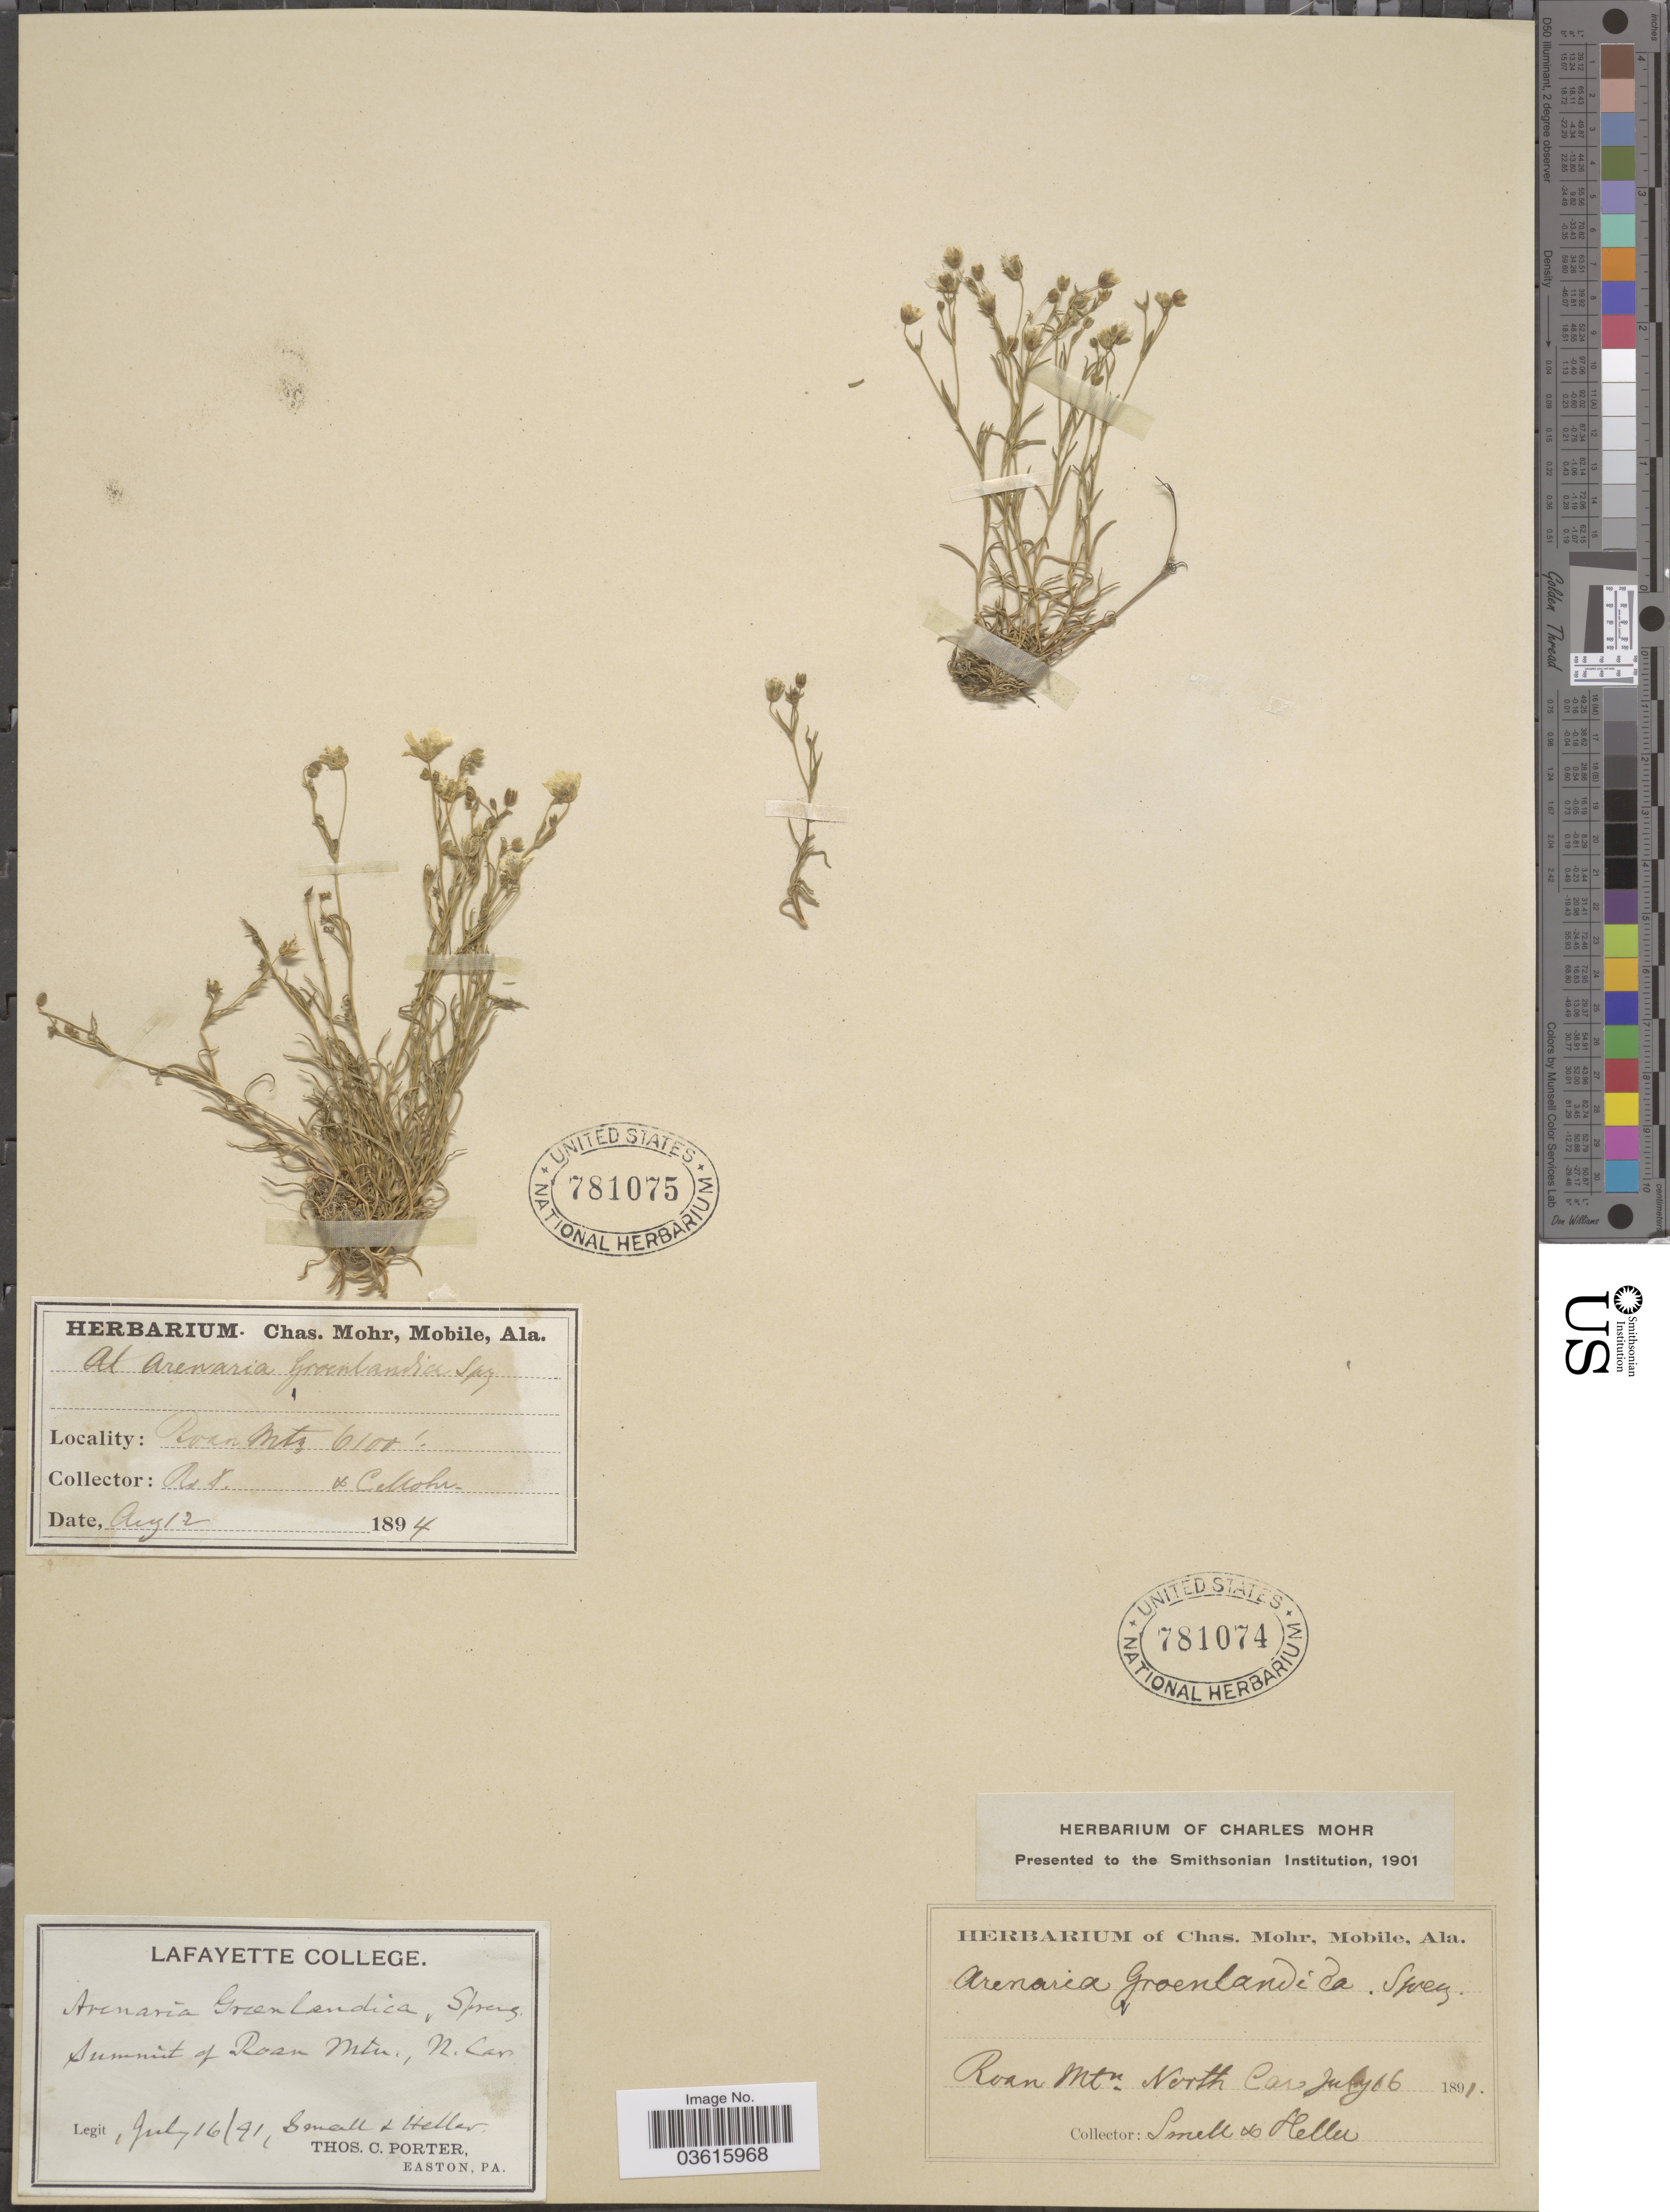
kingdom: Plantae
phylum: Tracheophyta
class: Magnoliopsida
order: Caryophyllales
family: Caryophyllaceae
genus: Minuartia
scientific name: Minuartia groenlandica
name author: (Retz.) Ostenf.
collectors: Collector illegible & C. Mohr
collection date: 1894-08-12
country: United States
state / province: Alabama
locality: Roan Mts.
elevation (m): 1859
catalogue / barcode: US 781075-2